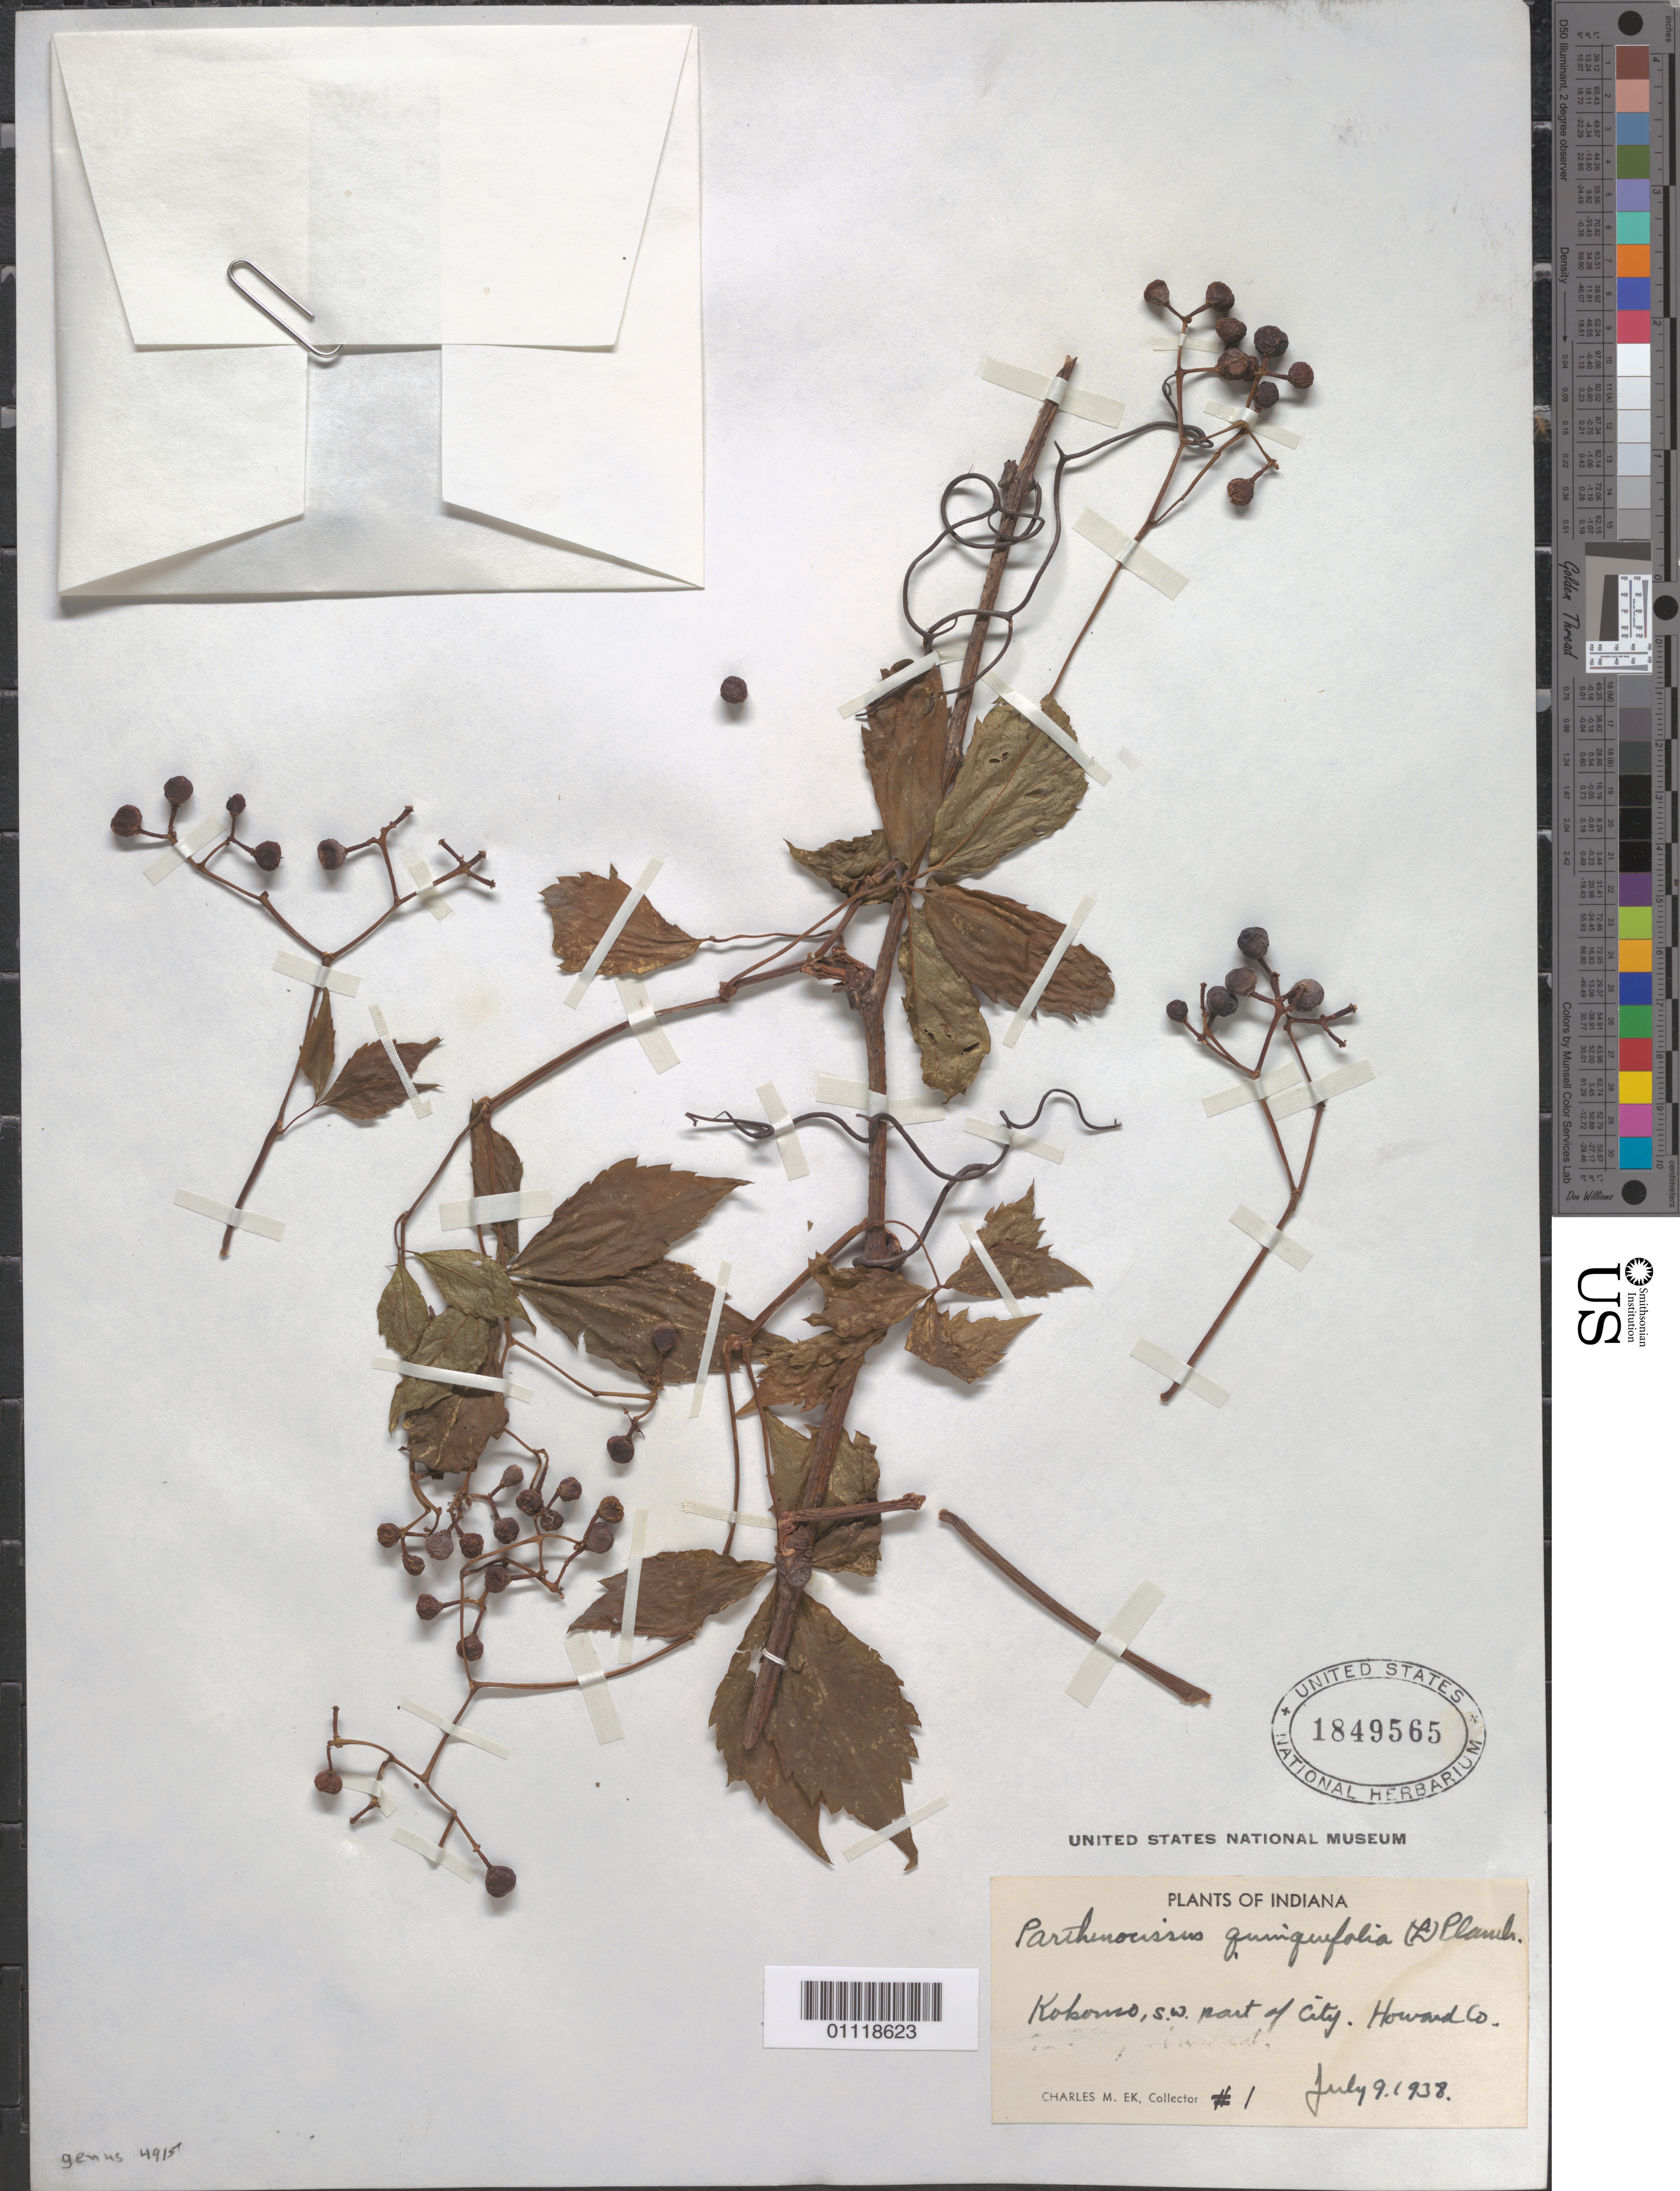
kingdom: Plantae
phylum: Tracheophyta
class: Magnoliopsida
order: Vitales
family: Vitaceae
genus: Parthenocissus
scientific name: Parthenocissus quinquefolia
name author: (L.) Planch.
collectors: C. Ek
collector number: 1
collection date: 1938-07-09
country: United States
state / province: Indiana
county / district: Howard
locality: Kokomo, SW part of City.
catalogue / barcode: US 1849565